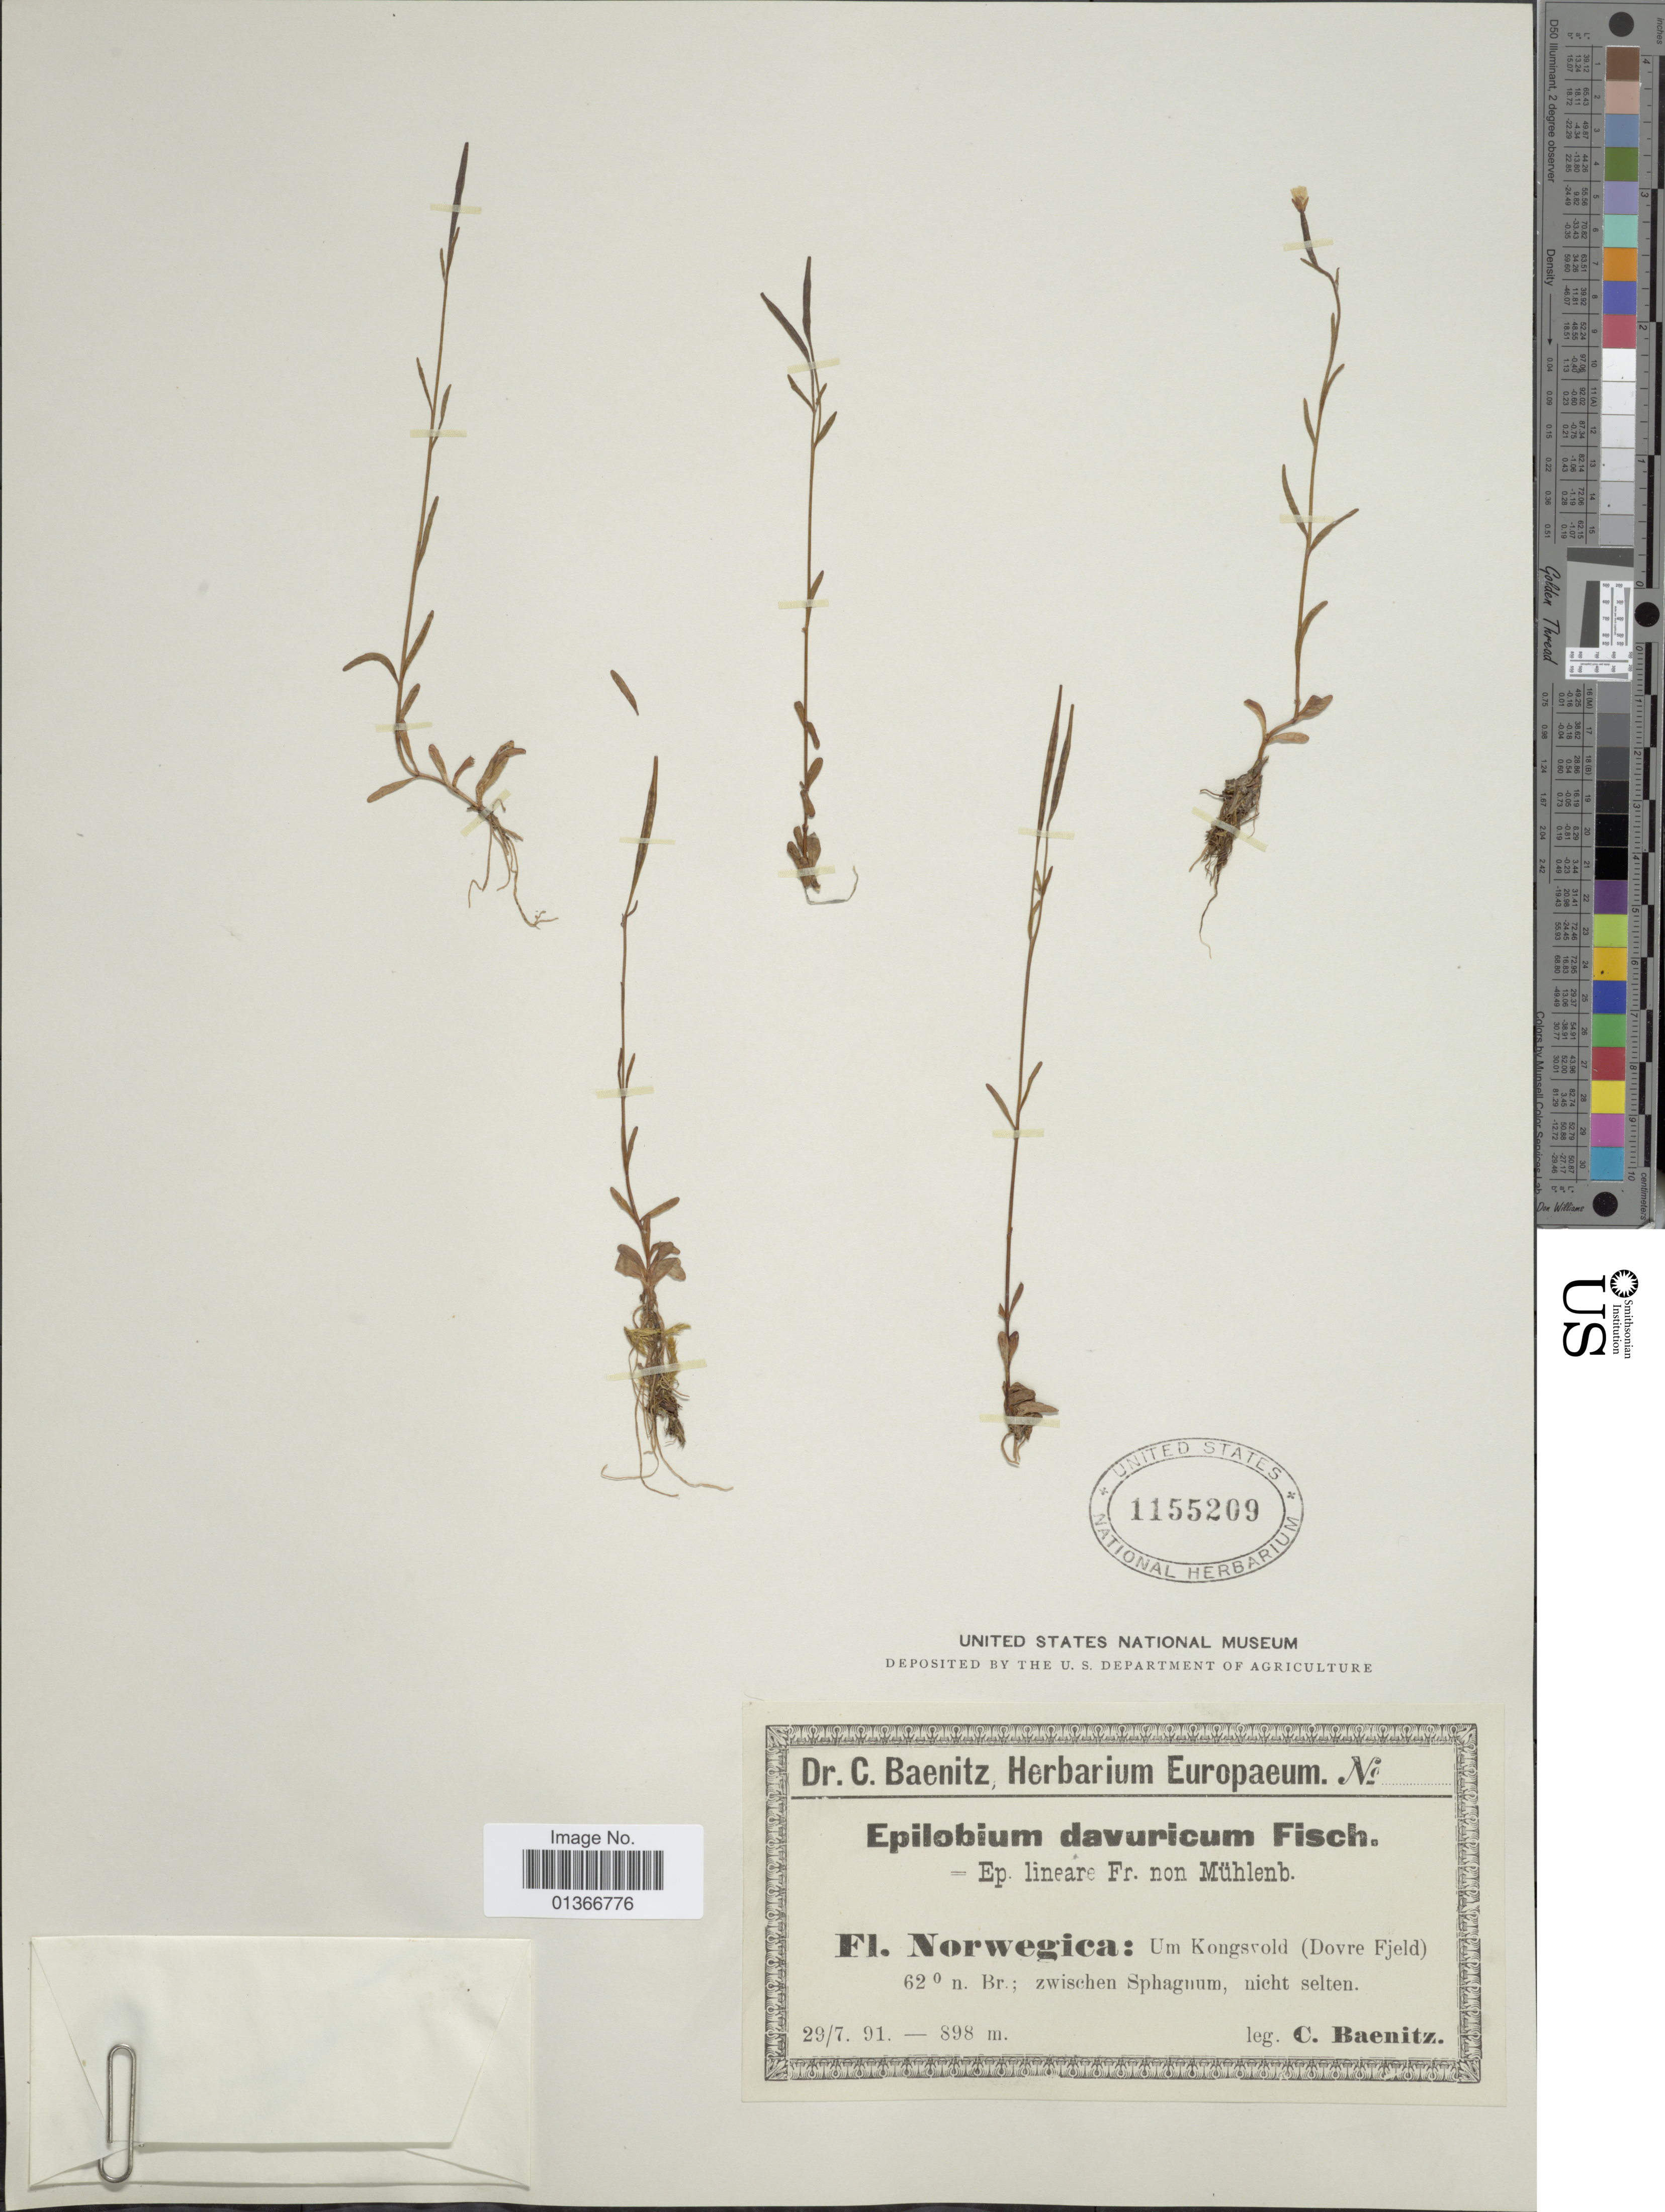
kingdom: Plantae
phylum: Tracheophyta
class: Magnoliopsida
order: Myrtales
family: Onagraceae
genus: Epilobium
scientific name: Epilobium davuricum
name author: Fisch. ex Hornem.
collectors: C. G. Baenitz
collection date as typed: Transcribed d/m/y: 29/7/91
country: Norway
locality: Um Kongsvold (Dovre Fjeld) 62° n. Br.; zwischen Sphagnum, nicht selten.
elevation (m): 898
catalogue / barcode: US 1155209